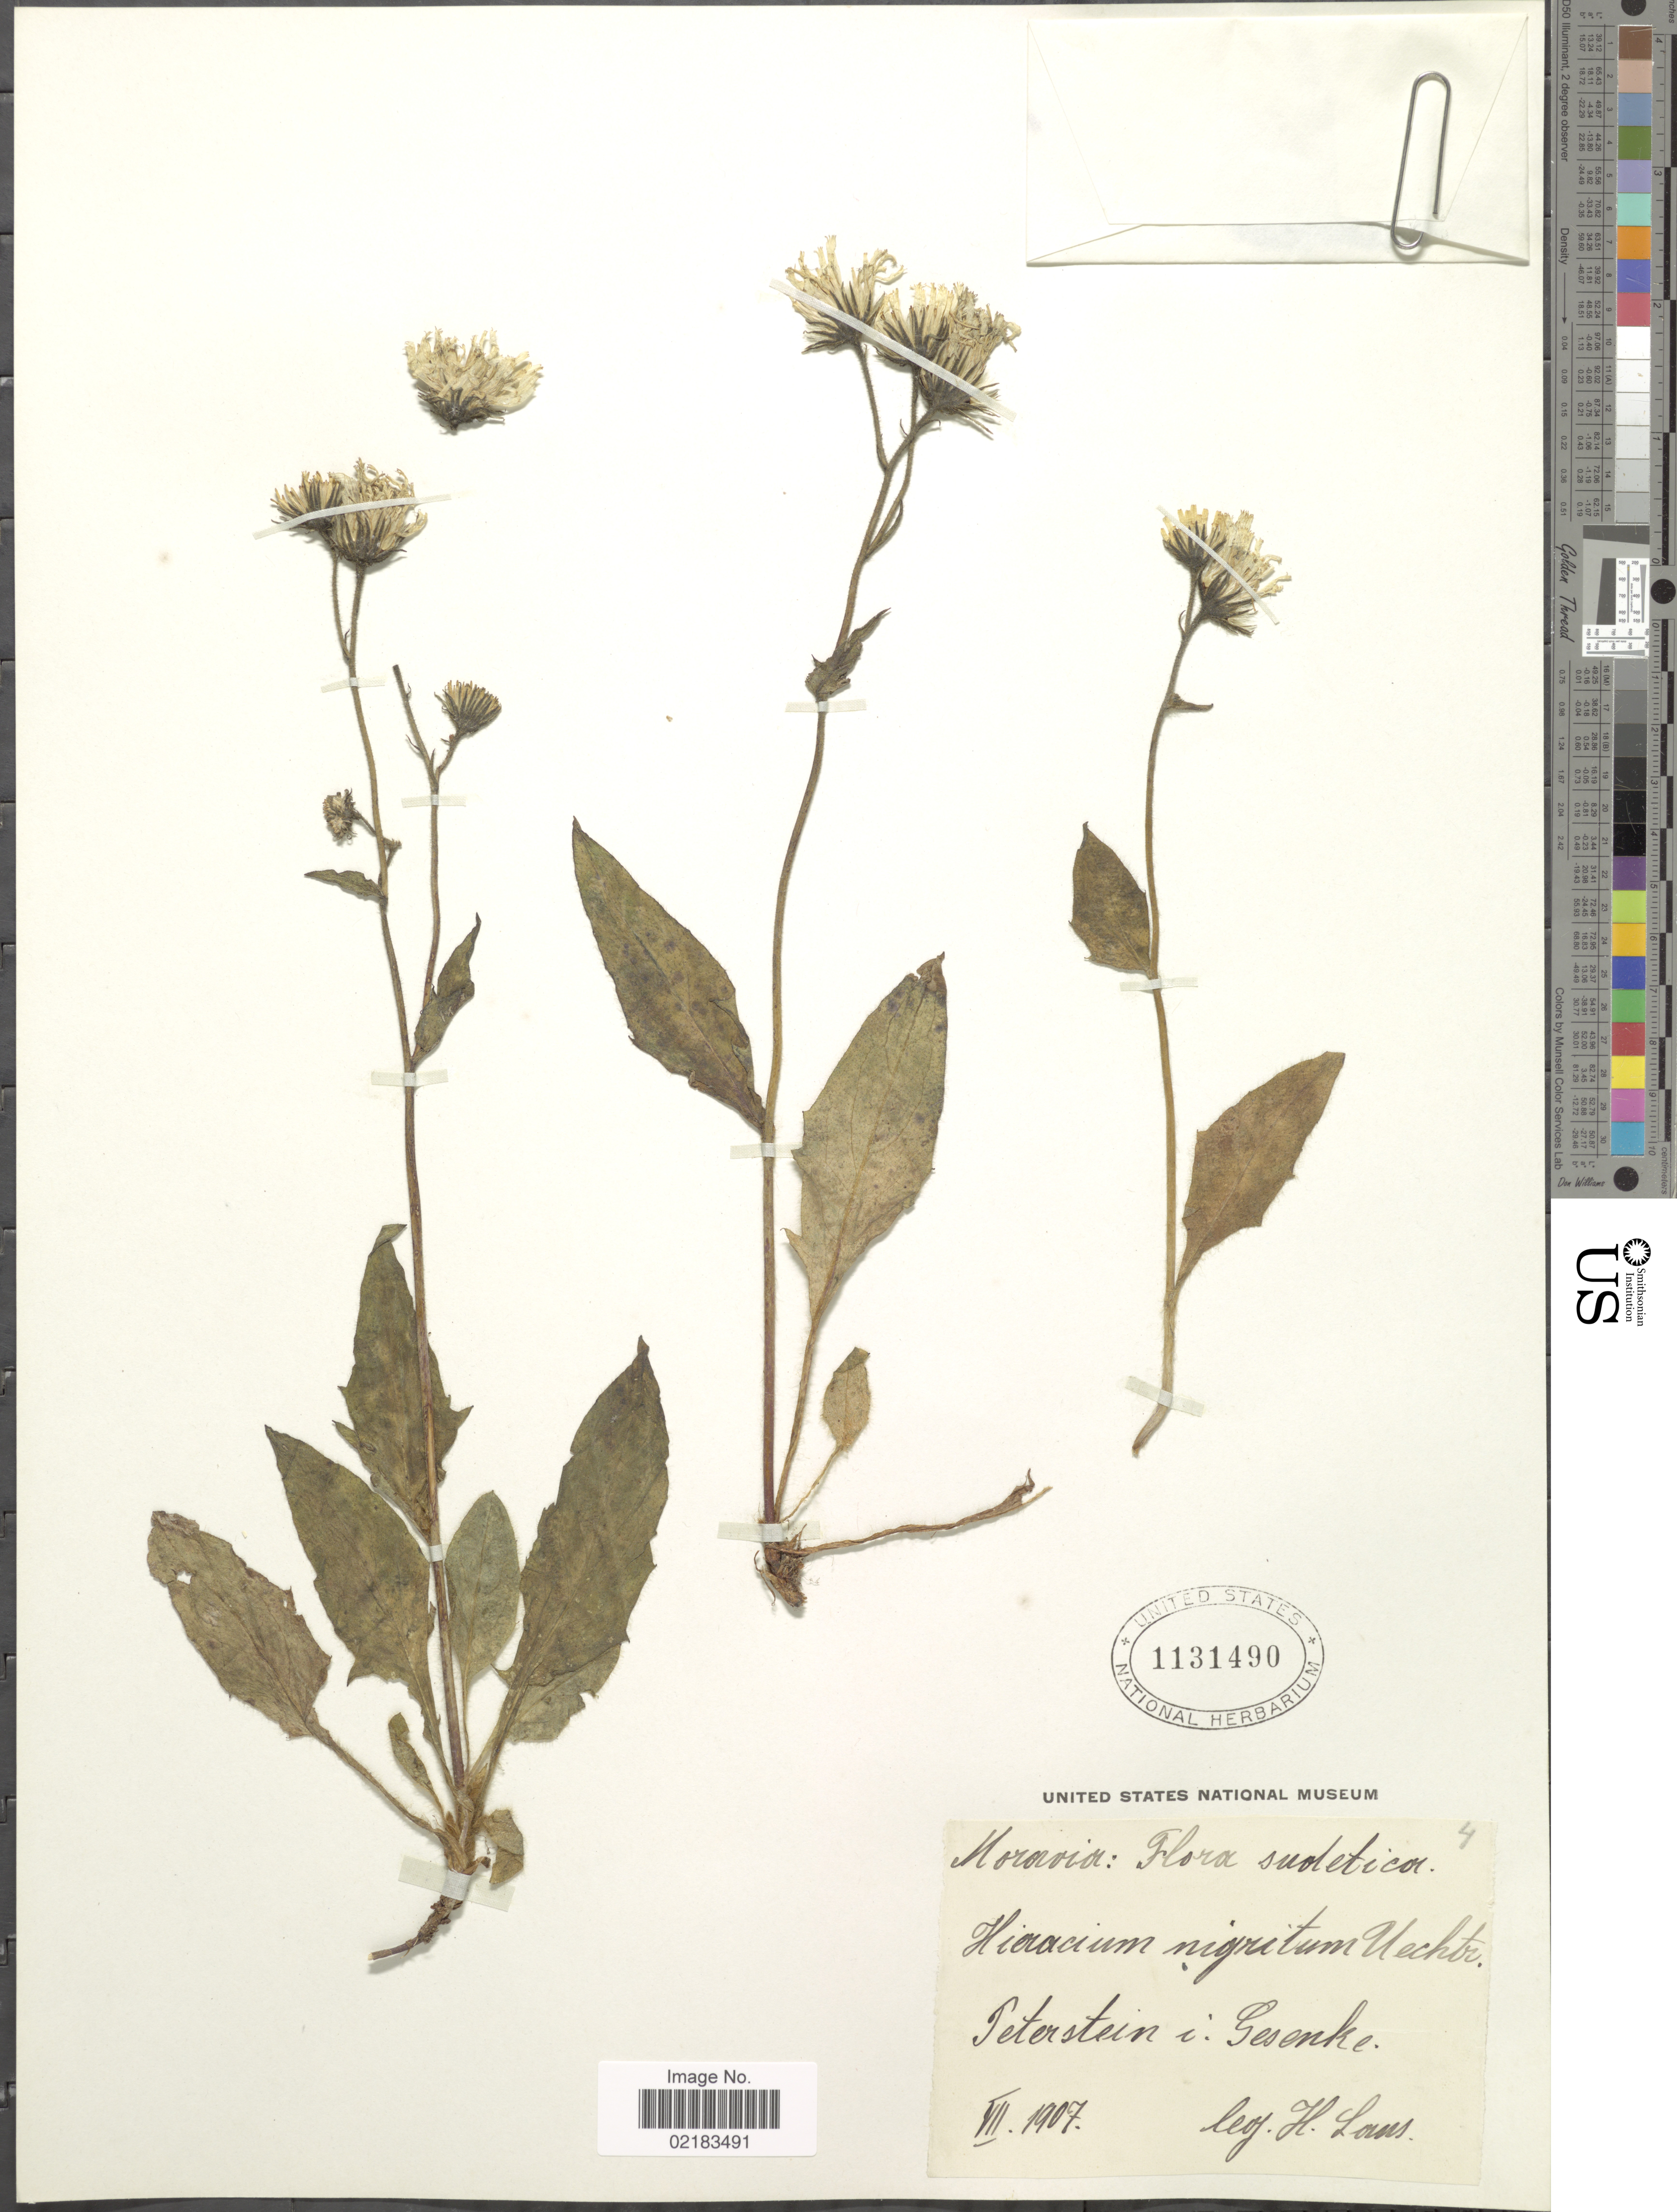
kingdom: Plantae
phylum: Tracheophyta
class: Magnoliopsida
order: Asterales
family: Asteraceae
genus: Hieracium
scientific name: Hieracium nigritum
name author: R. Uechtr.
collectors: H. Louis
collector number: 4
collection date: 1907-07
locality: Sudeticon, Peterstein i. Gesenke [interpreted]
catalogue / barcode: US 1131490